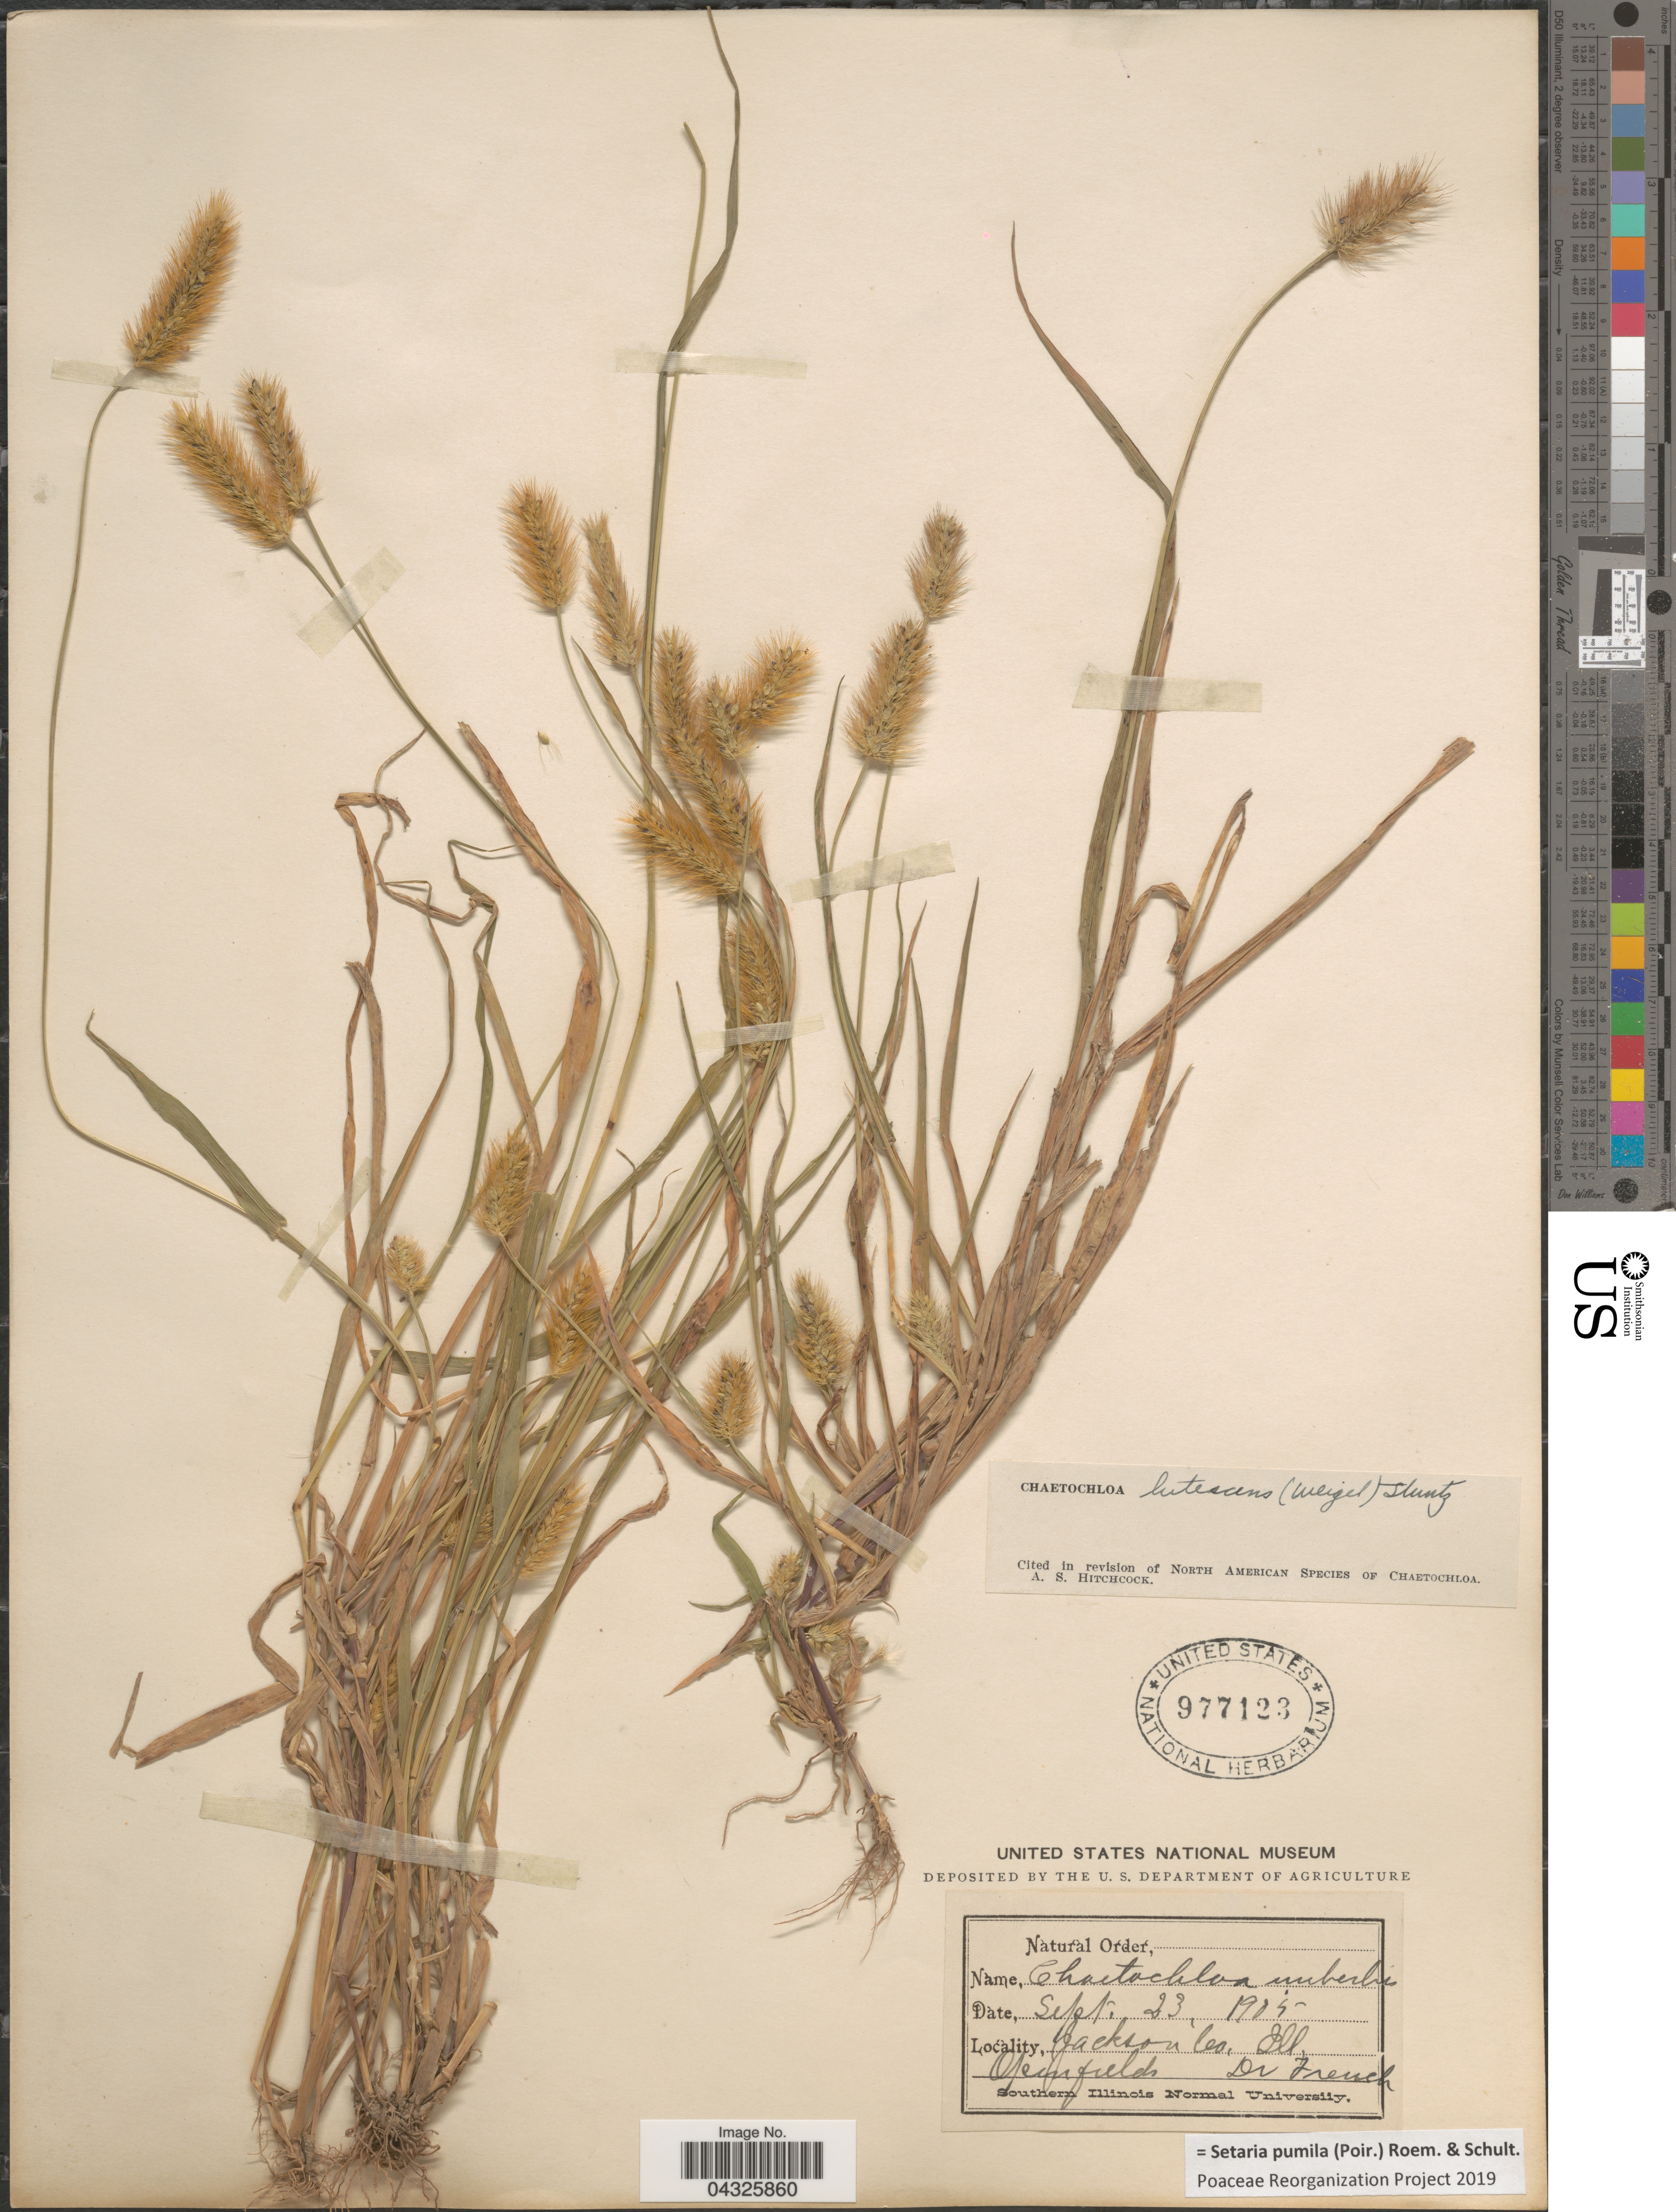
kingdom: Plantae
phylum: Tracheophyta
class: Liliopsida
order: Poales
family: Poaceae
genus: Setaria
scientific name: Setaria pumila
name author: (Poir.) Roem. & Schult.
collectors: French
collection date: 1905-09-23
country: United States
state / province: Illinois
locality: Jackson Co.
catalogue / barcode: US 977123